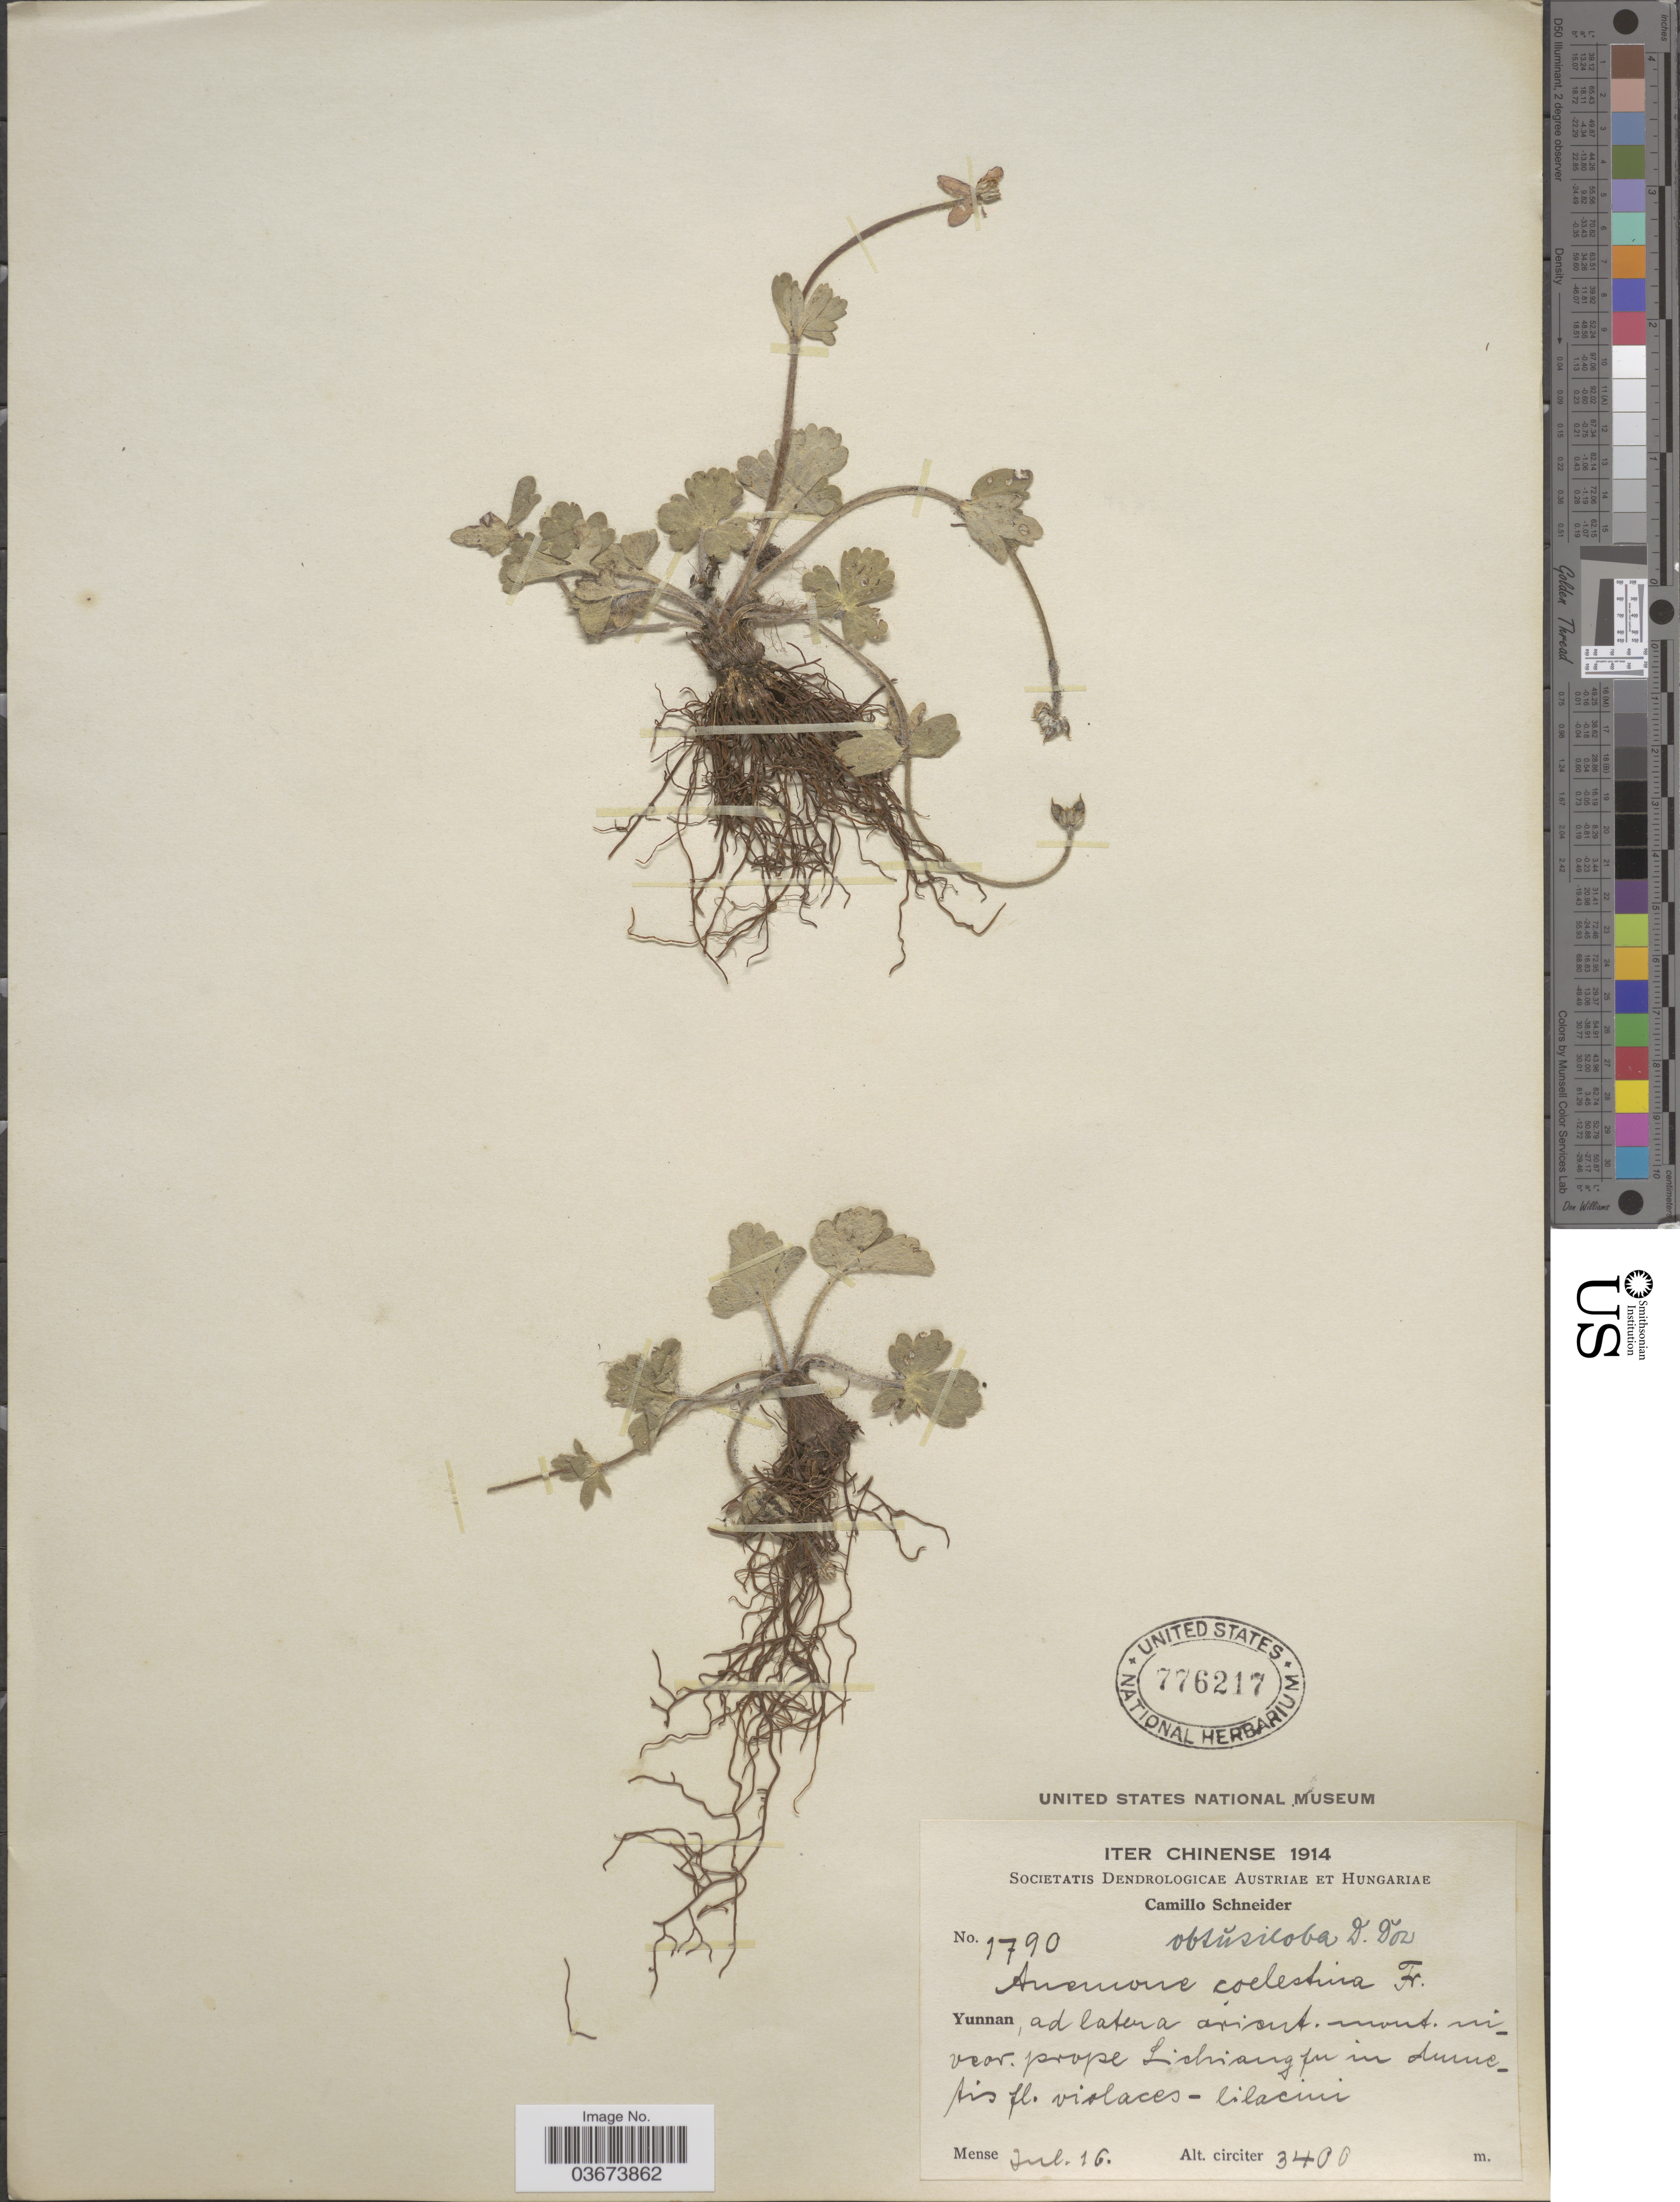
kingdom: Plantae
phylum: Tracheophyta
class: Magnoliopsida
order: Ranunculales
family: Ranunculaceae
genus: Anemone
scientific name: Anemone obtusiloba subsp. obtusiloba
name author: D. Don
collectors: C. K. Schneider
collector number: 1790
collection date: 1914-07-16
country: China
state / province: Yunnan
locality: Iter Chinense. Prope Lichiangfu.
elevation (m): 3400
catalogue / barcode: US 776217